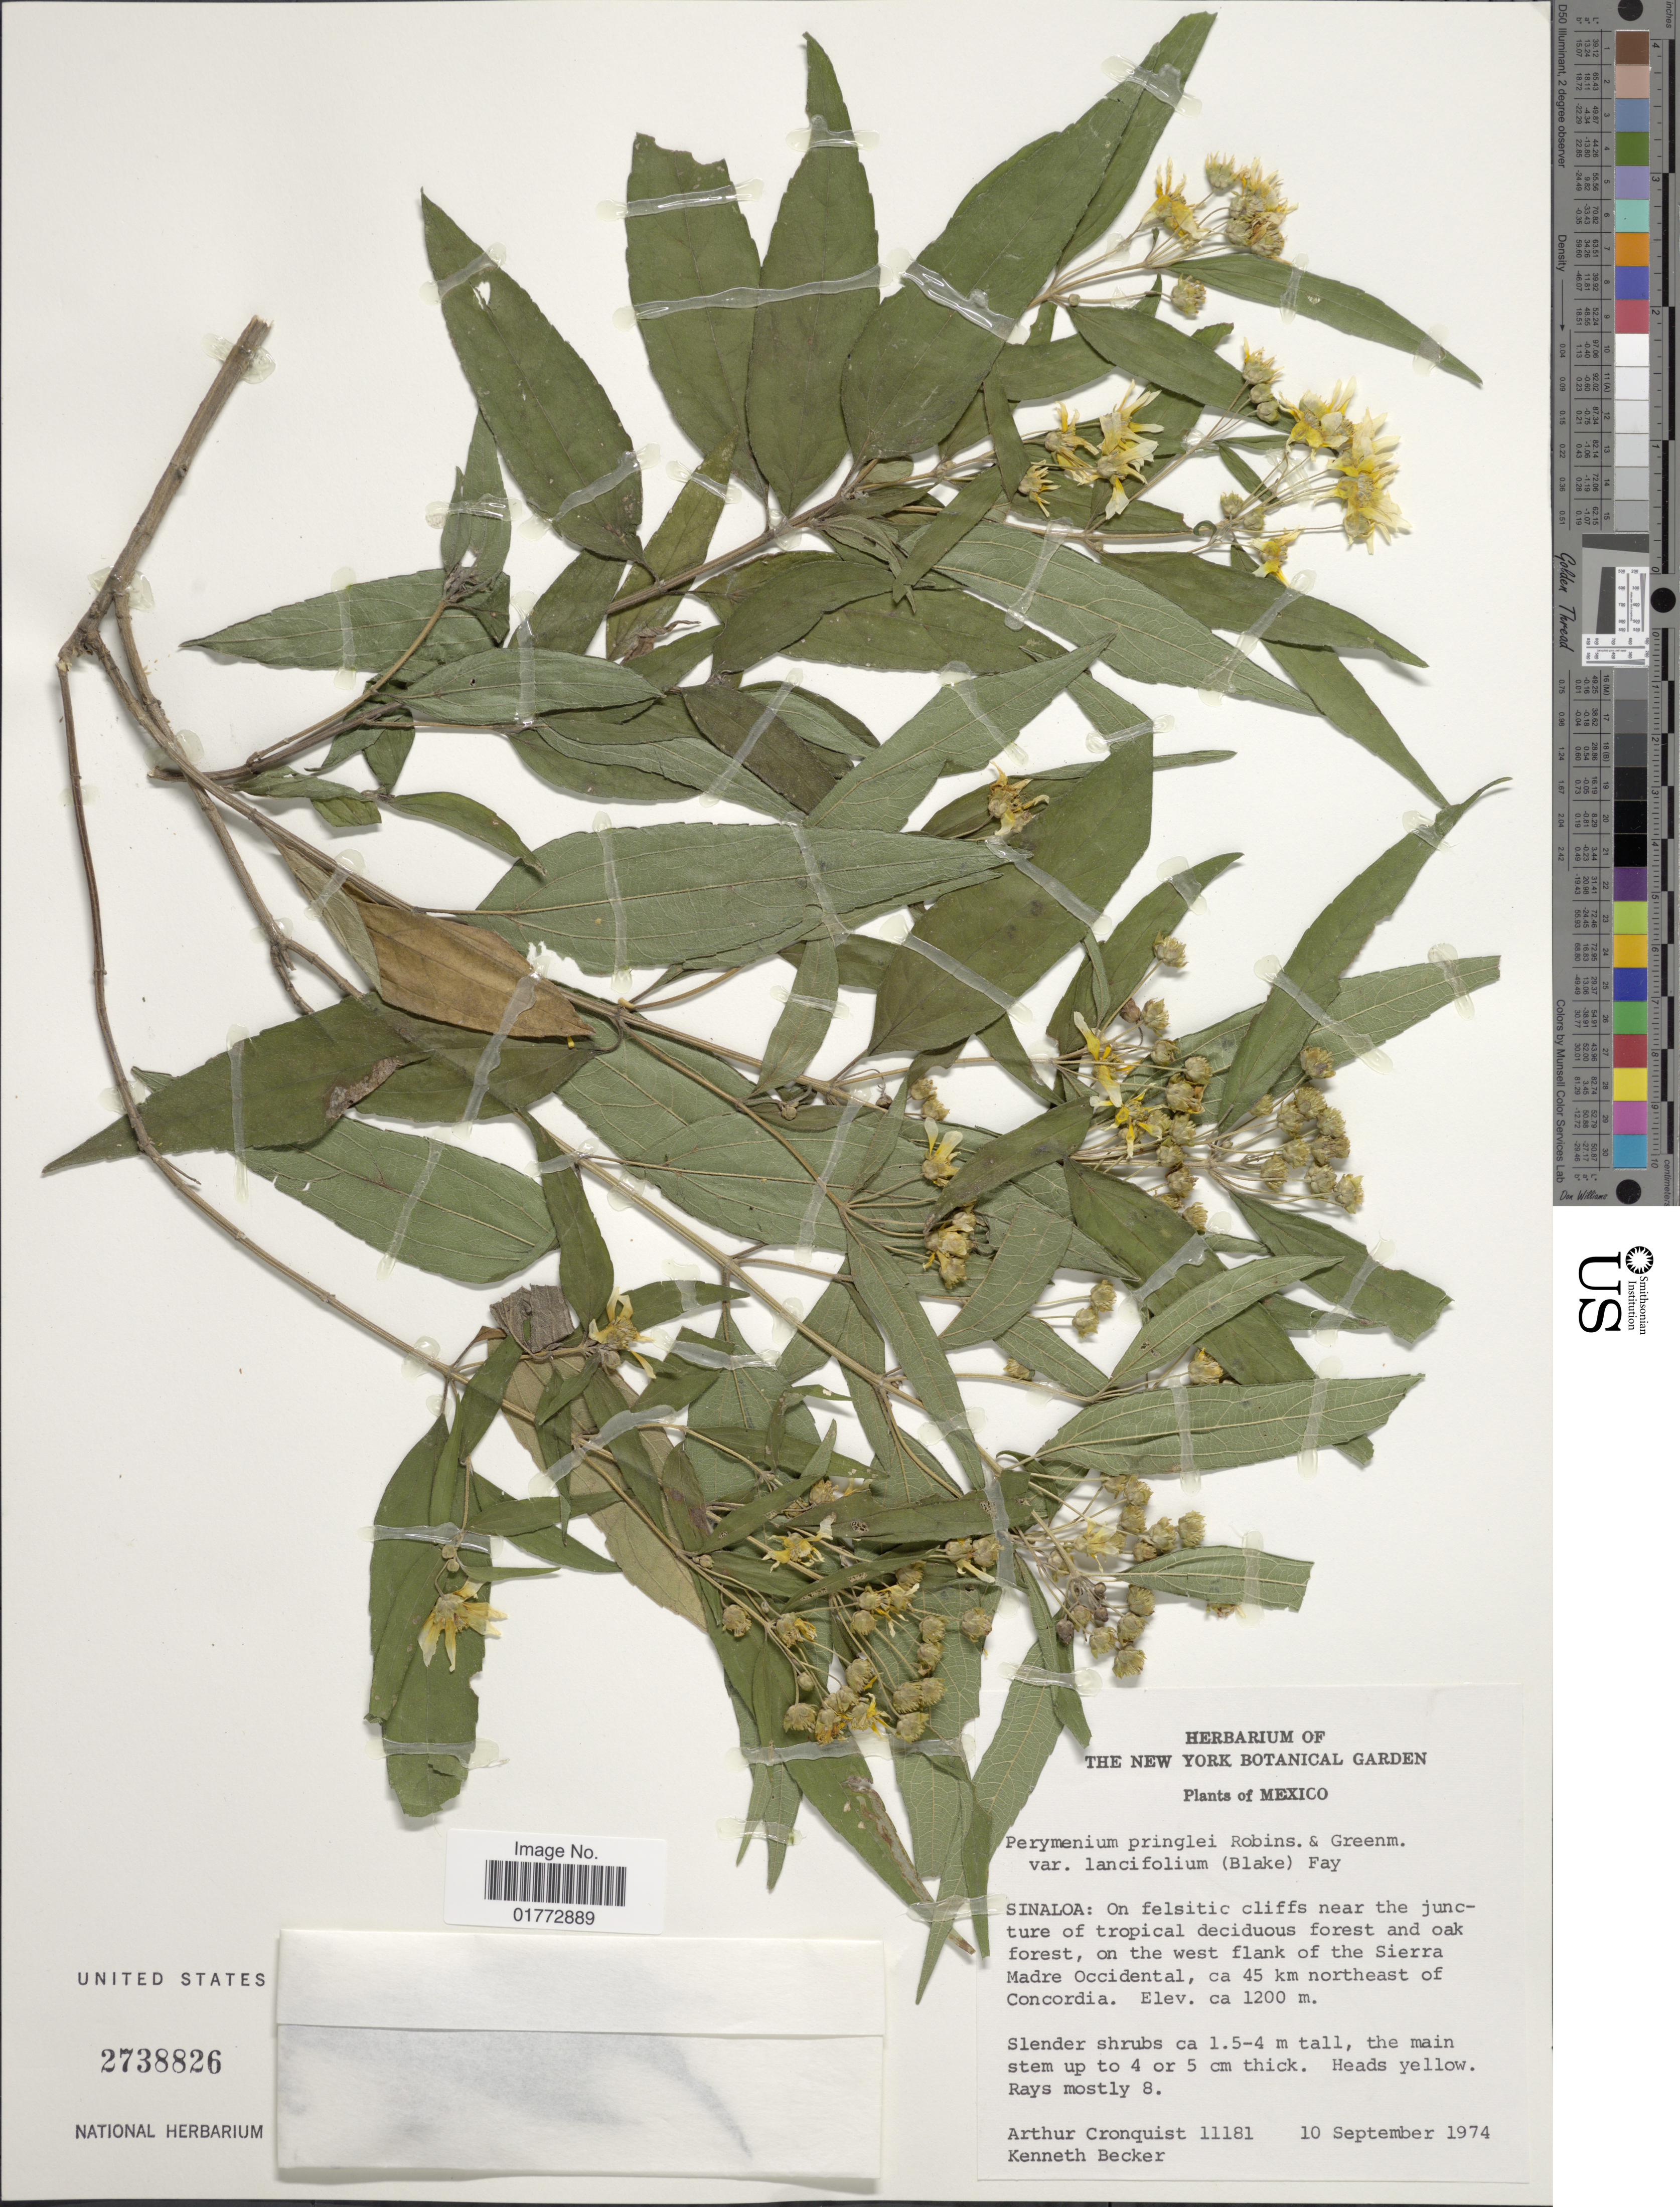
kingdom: Plantae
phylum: Tracheophyta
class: Magnoliopsida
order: Asterales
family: Asteraceae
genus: Perymenium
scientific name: Perymenium pringlei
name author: B.L. Rob. & Greenm.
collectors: A. J. Cronquist & K. M. Becker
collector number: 11181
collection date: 1974-09-10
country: Mexico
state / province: Sinaloa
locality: On the west flank of the Sierra Madre Occidental, ca. 45 km northeast of Concordia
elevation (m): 1200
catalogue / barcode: US 2738826